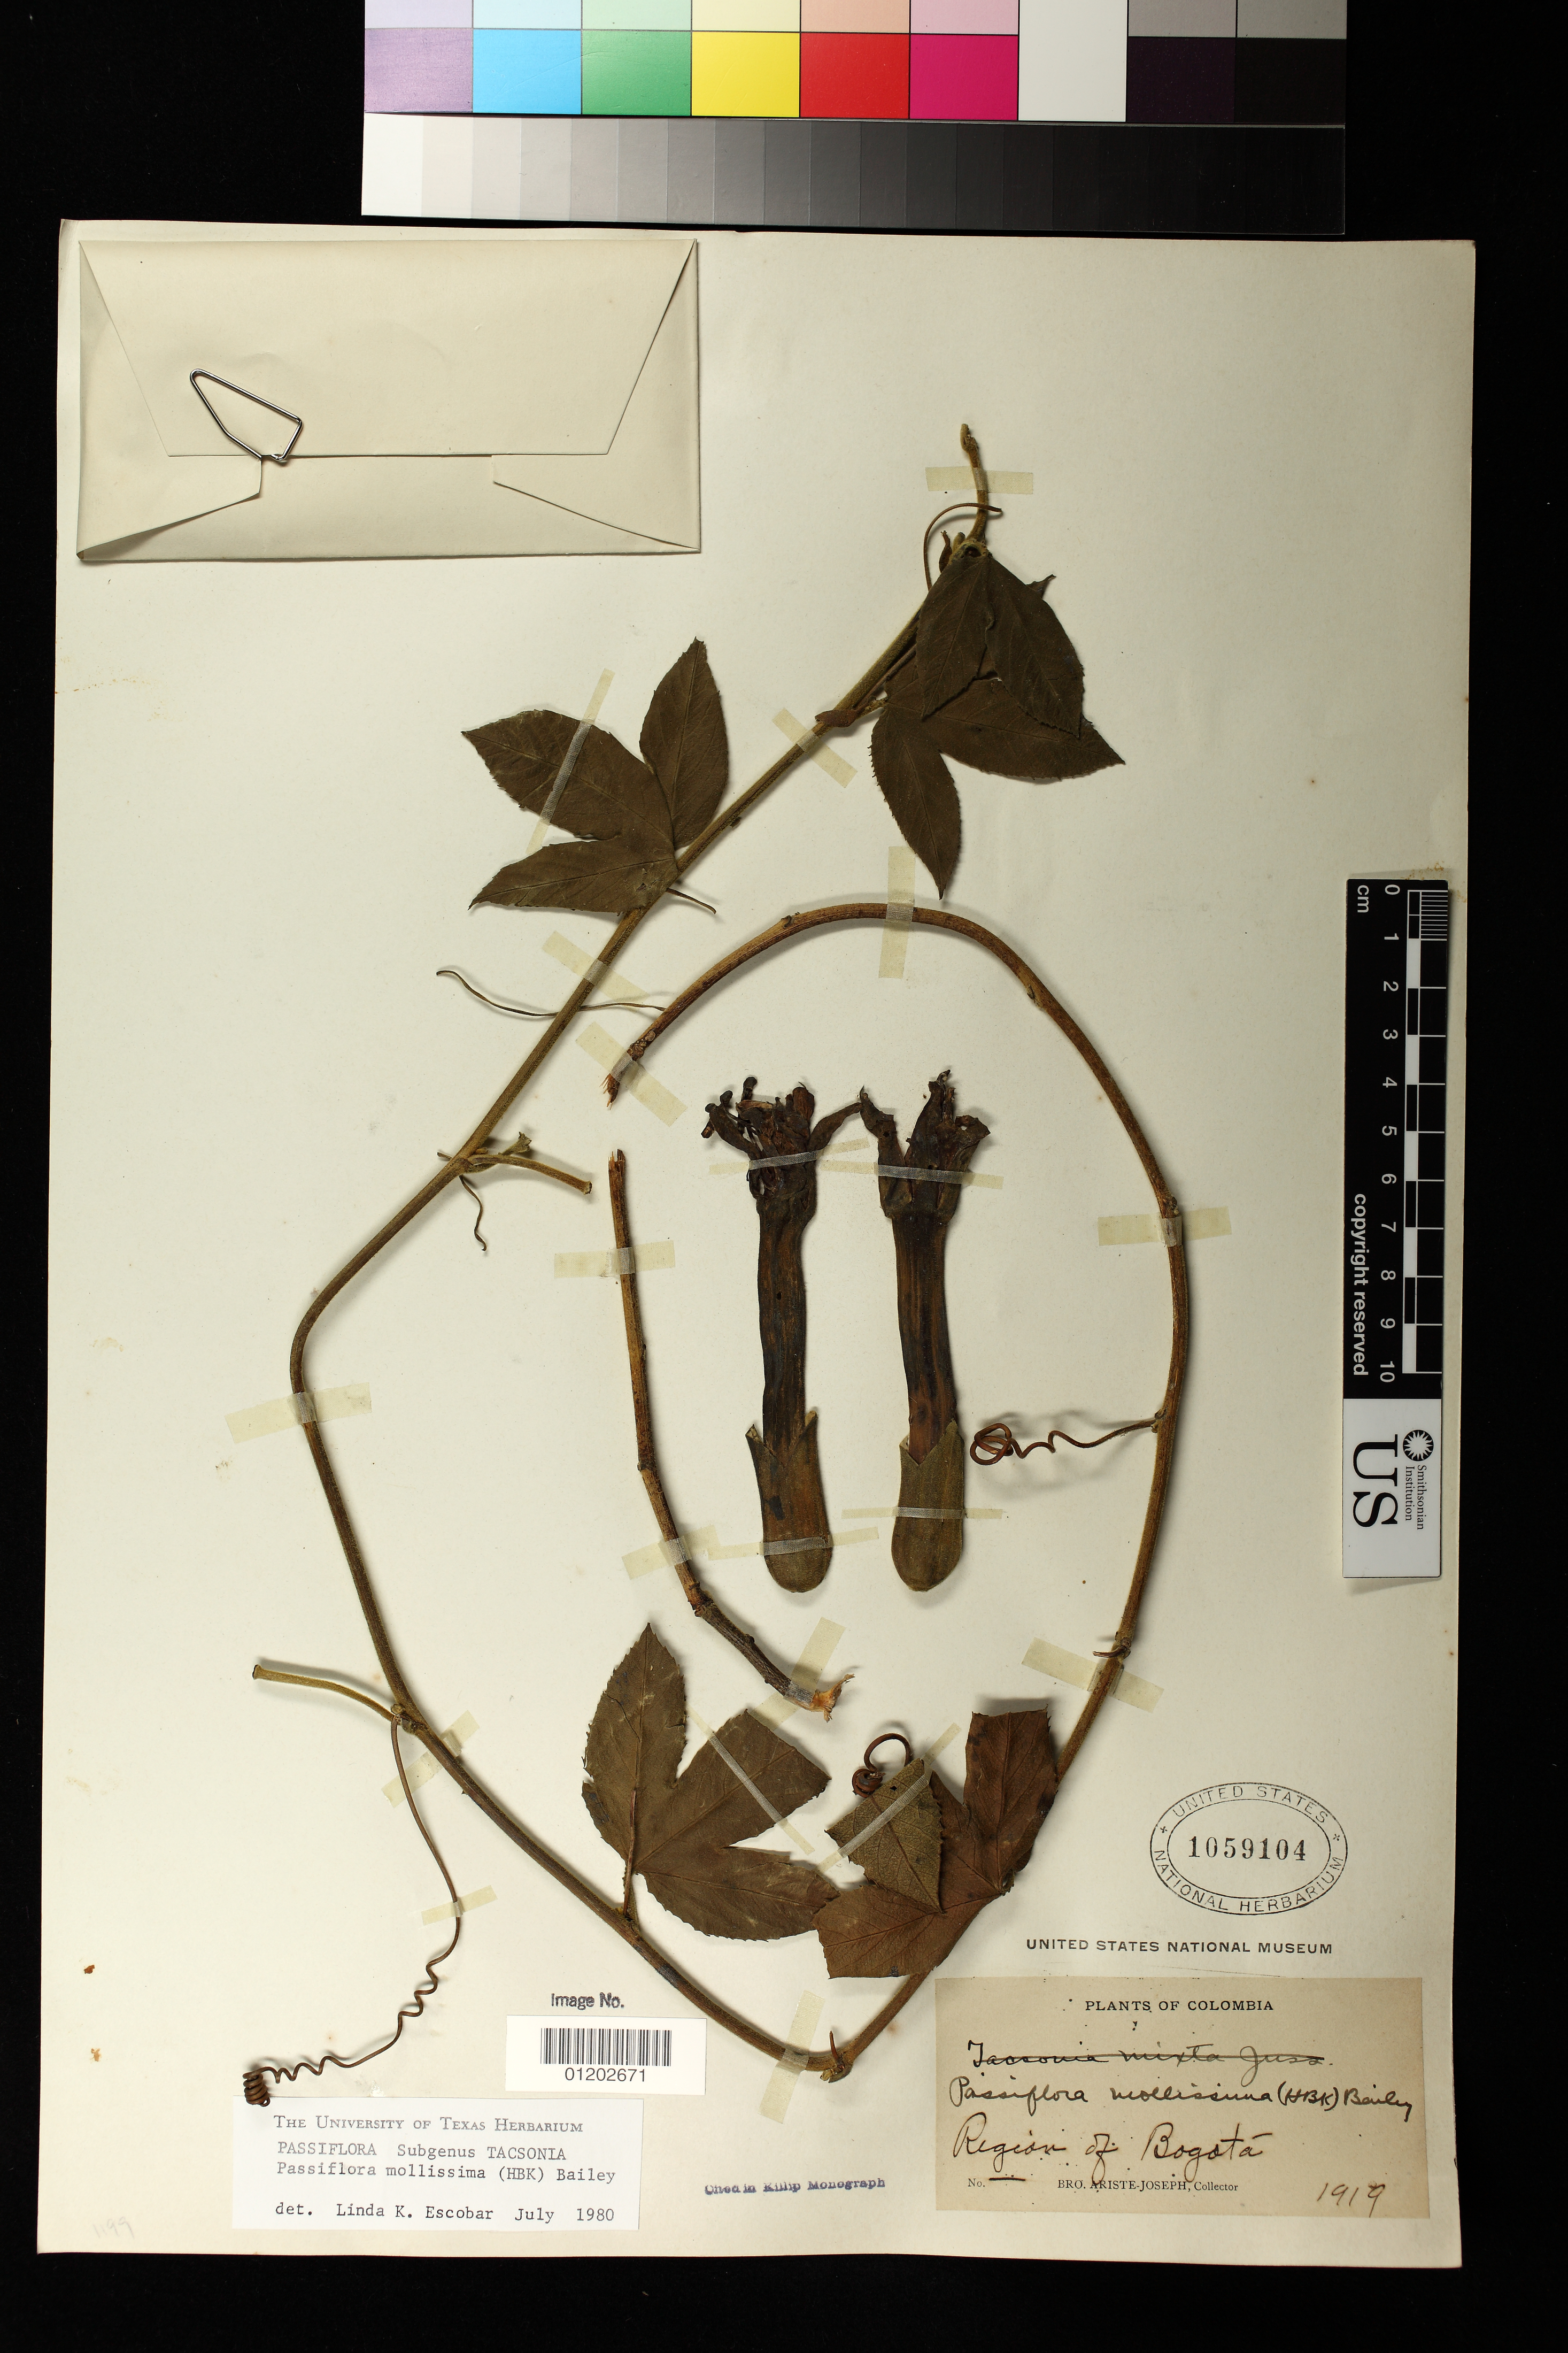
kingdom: Plantae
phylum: Tracheophyta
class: Magnoliopsida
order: Malpighiales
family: Passifloraceae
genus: Passiflora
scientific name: Passiflora mollissima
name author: (Kunth) L.H. Bailey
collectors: Bro. Ariste-Joseph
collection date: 1919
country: Colombia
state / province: Bogota D.C.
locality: Region of Bogota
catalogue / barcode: US 1059104